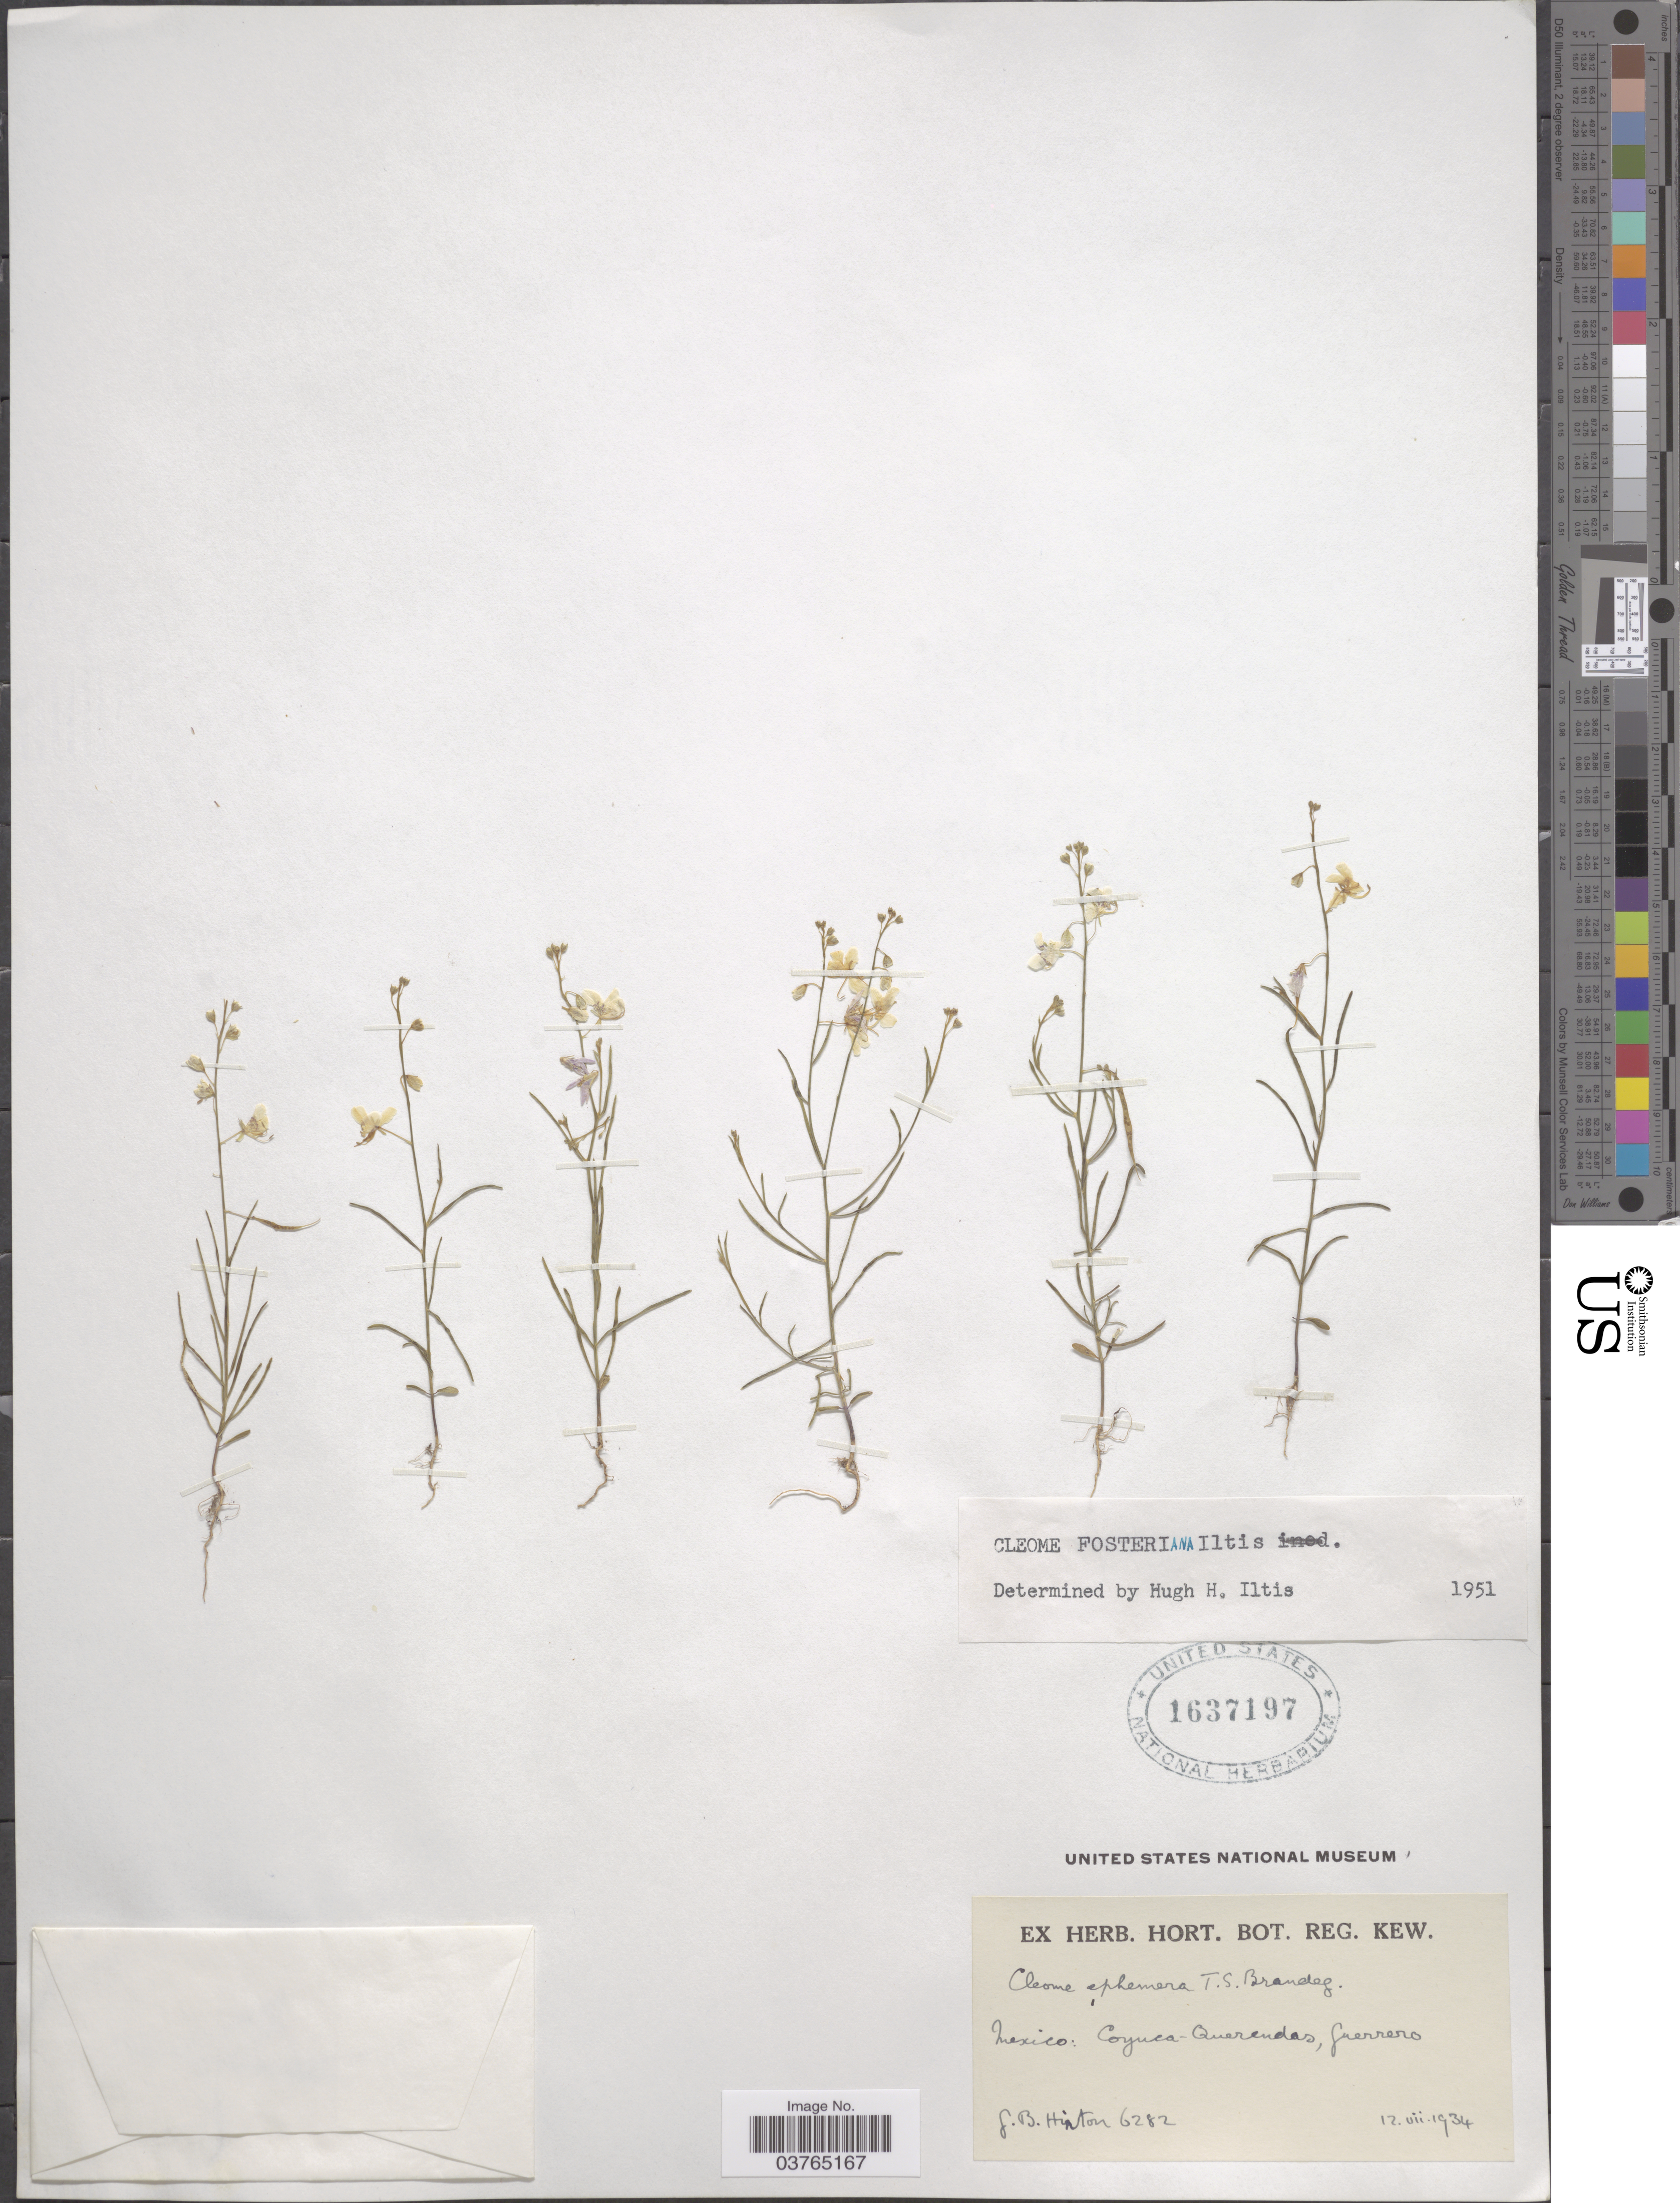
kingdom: Plantae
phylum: Tracheophyta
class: Magnoliopsida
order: Brassicales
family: Cleomaceae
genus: Physostemon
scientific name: Physostemon aureus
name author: R.C. Foster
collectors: G. B. Hinton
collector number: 6282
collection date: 1934-07-12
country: Mexico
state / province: Guerrero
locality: Coyuca-Querendas.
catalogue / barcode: US 1637197